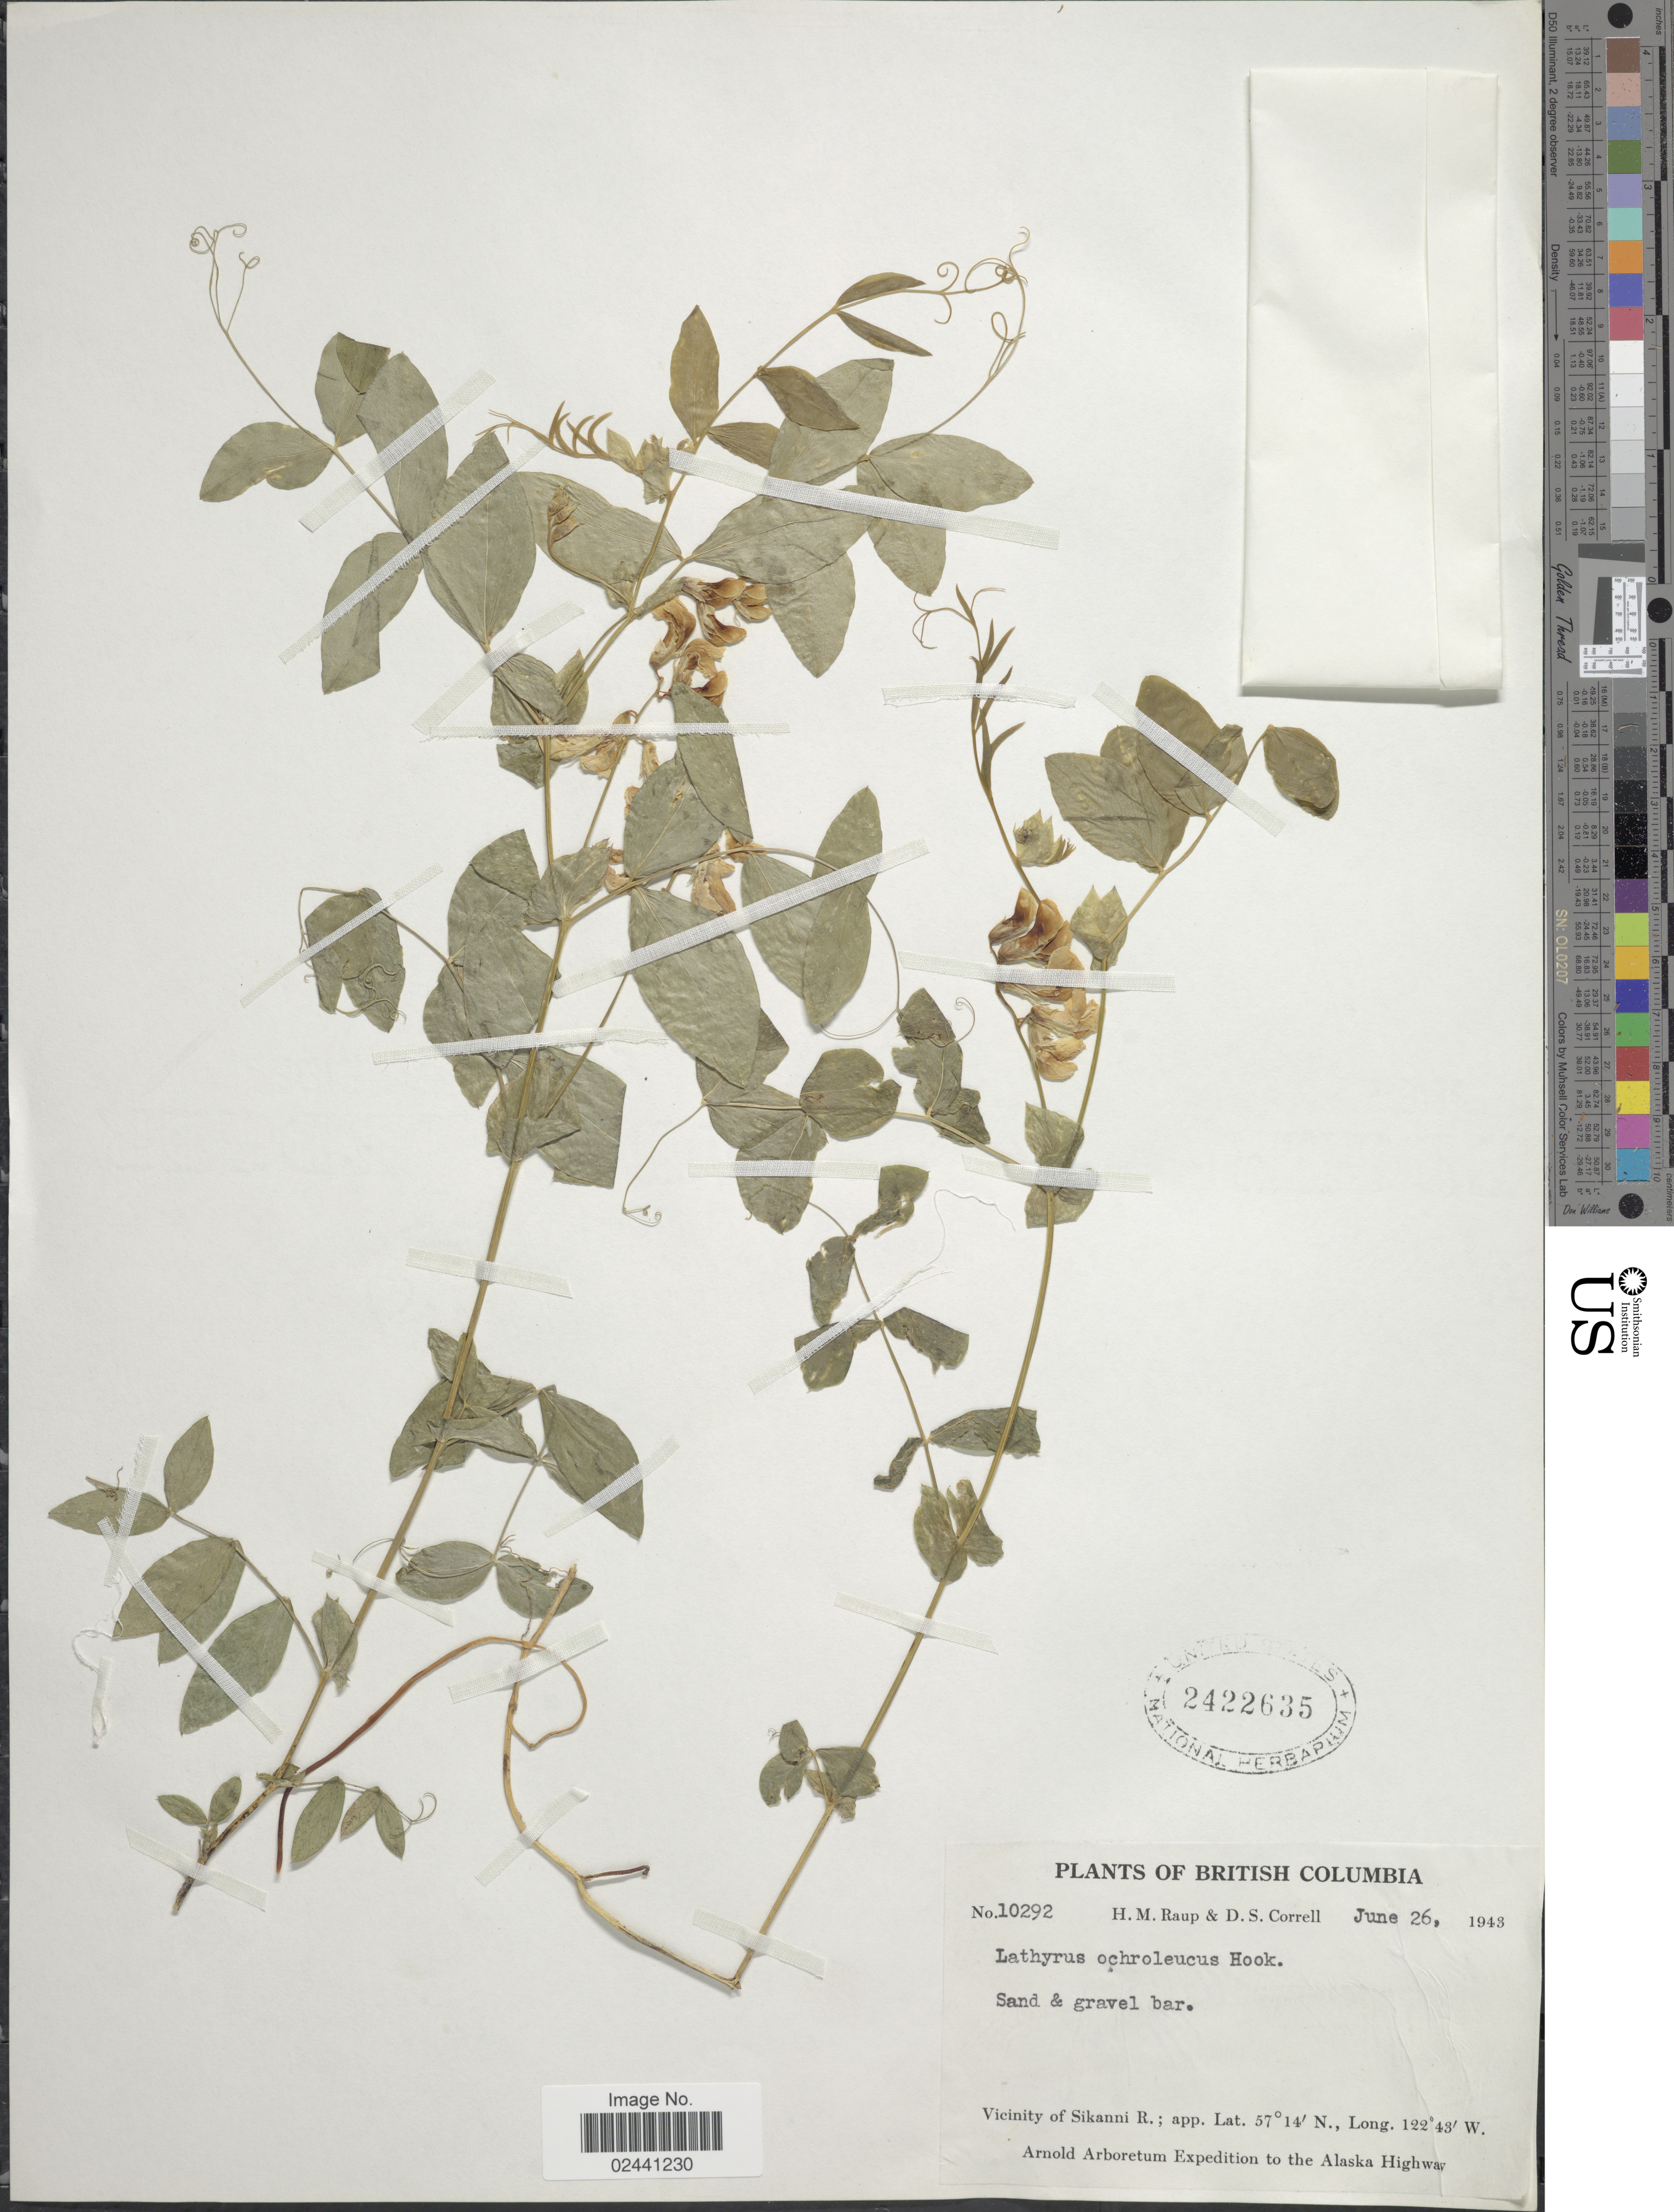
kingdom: Plantae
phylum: Tracheophyta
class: Magnoliopsida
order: Fabales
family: Fabaceae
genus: Lathyrus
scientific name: Lathyrus ochroleucus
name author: Hook.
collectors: H. Raup & D. S. Correll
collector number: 10292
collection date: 1943-06-26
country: Canada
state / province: British Columbia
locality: Vicinity of Sikanni R., Alaska Highway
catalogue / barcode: US 2422635